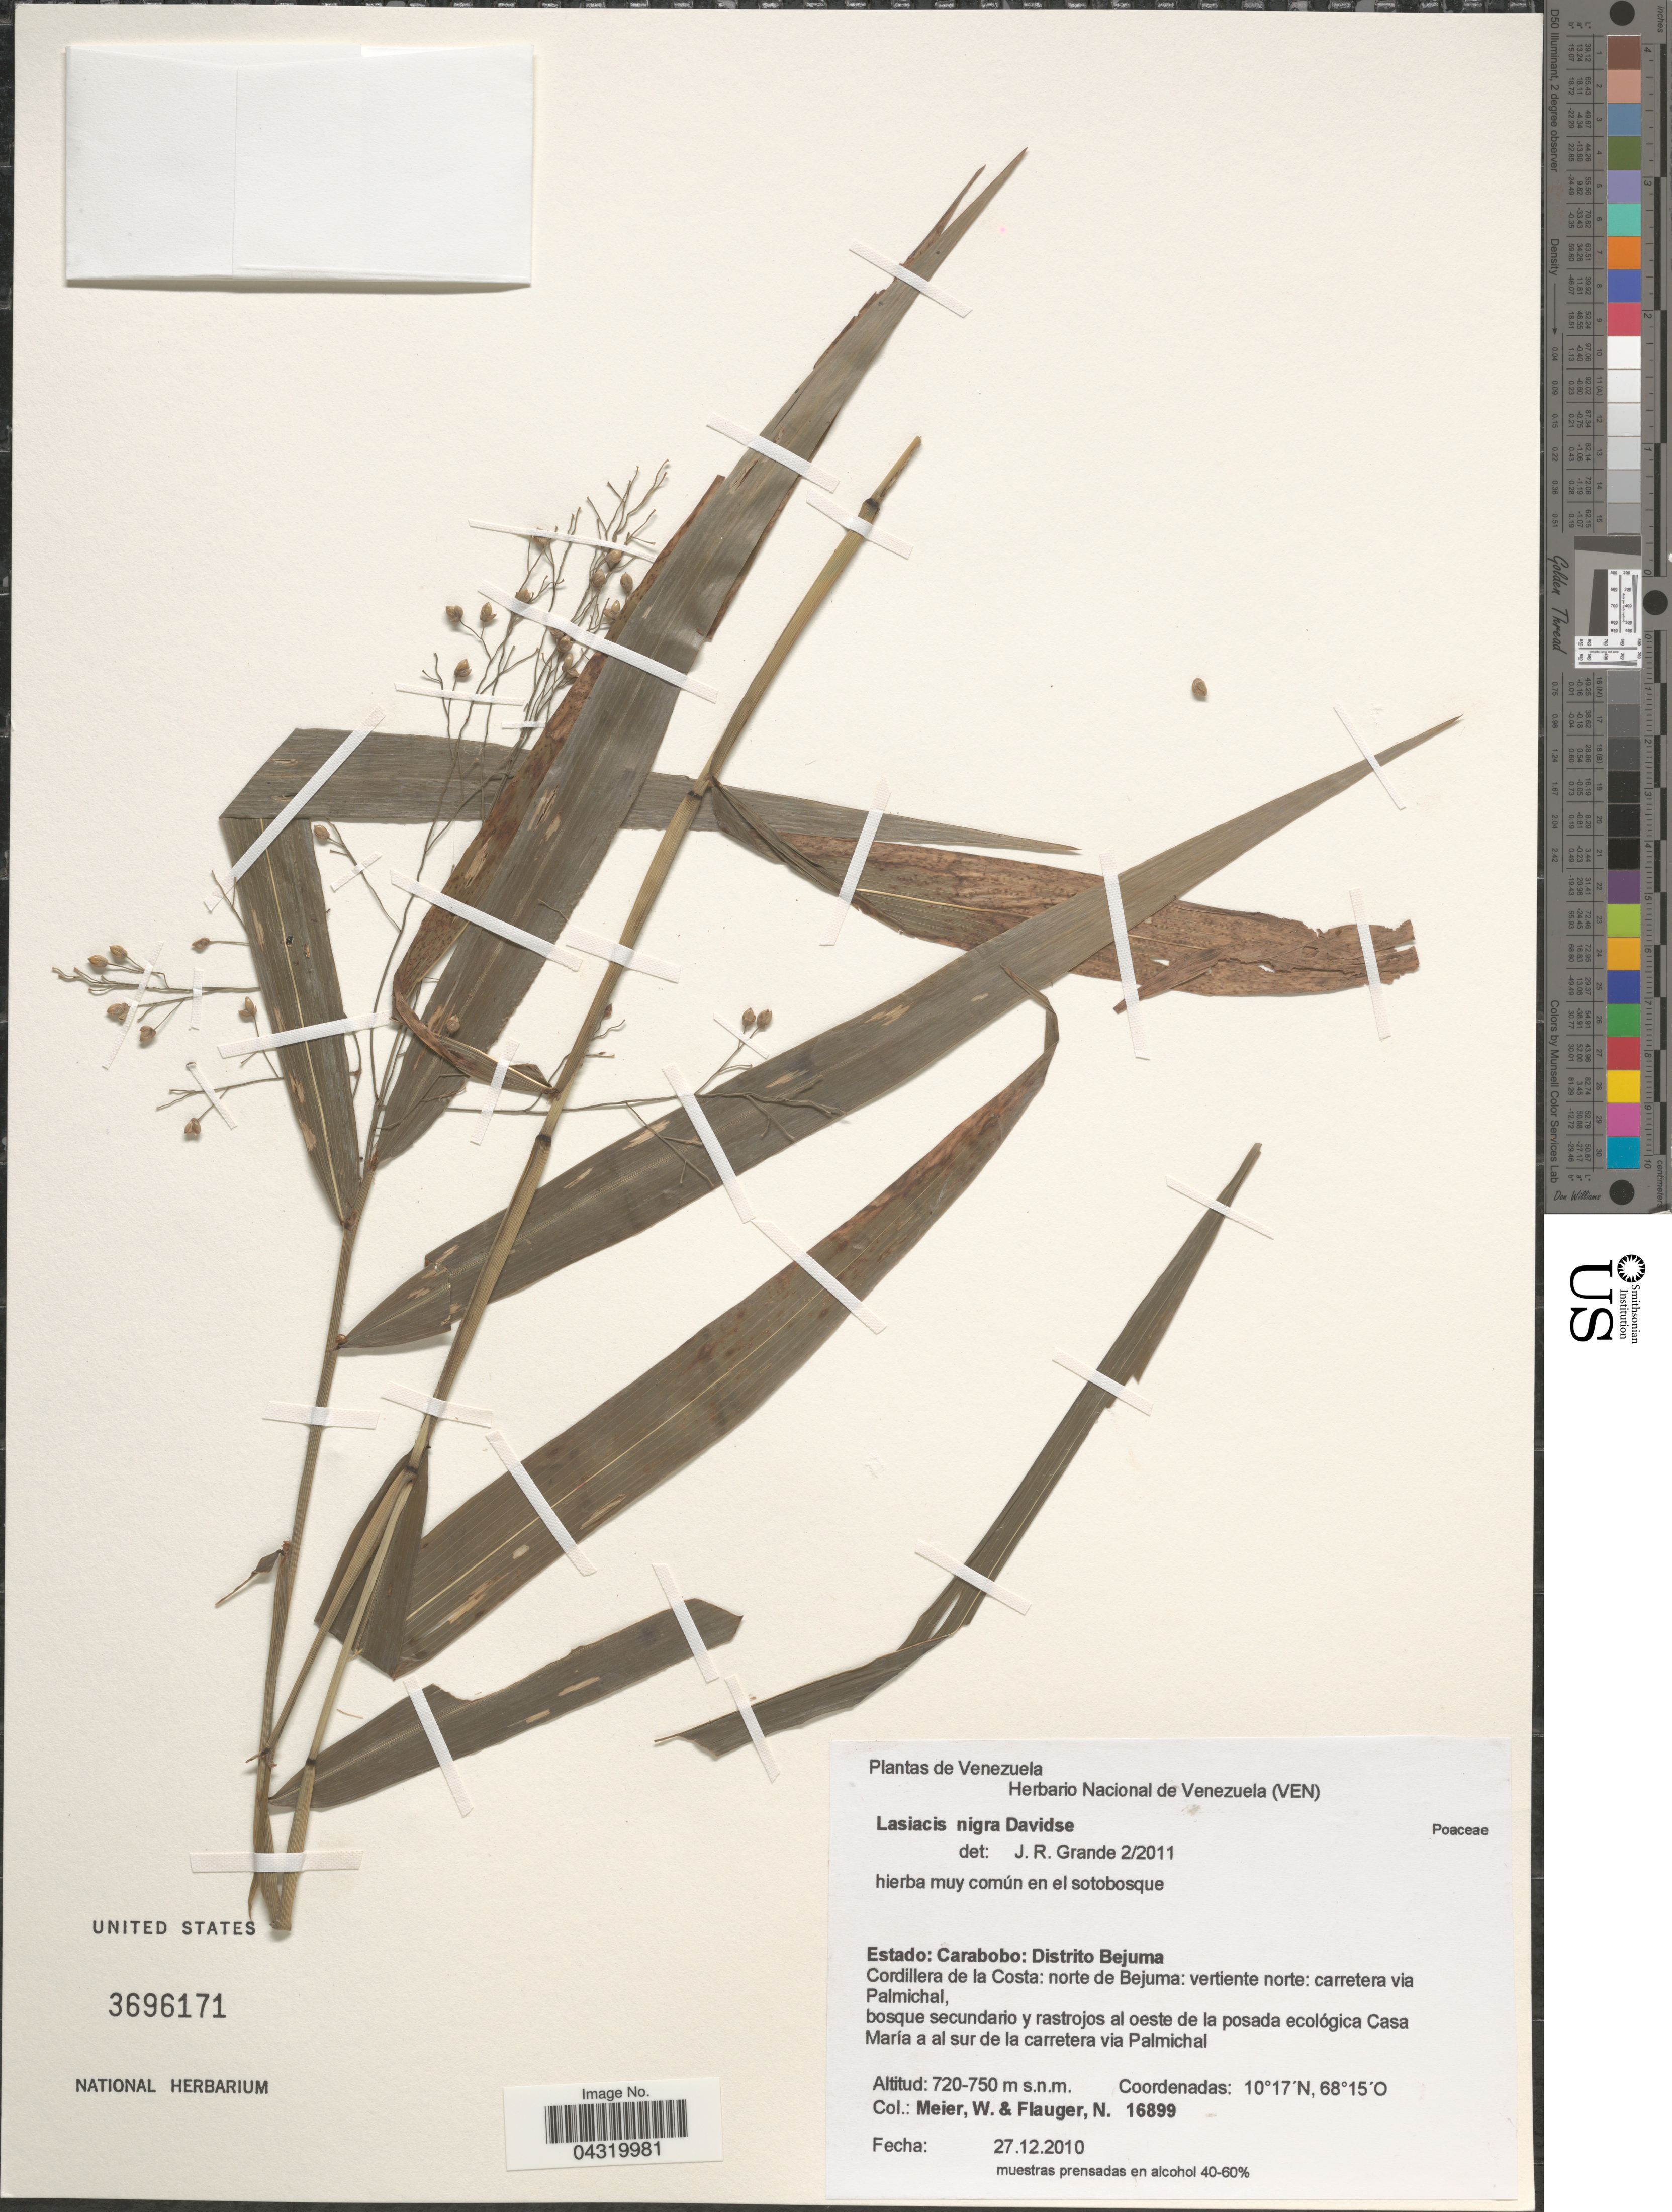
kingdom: Plantae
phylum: Tracheophyta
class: Liliopsida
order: Poales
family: Poaceae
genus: Lasiacis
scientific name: Lasiacis nigra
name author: Davidse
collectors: W. Meier & N. Flauger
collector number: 16899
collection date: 2010-12-27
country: Venezuela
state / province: Carabobo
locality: Distrito Bejuma. Cordillera de la Costa: norte de Bejuma: vertiente norte: carretera via Palmichal, bosque secundario y rastrojos al oeste de la posada ecológica Casa María a al sur de la carretera via Palmichal.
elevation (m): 720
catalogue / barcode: US 3696171